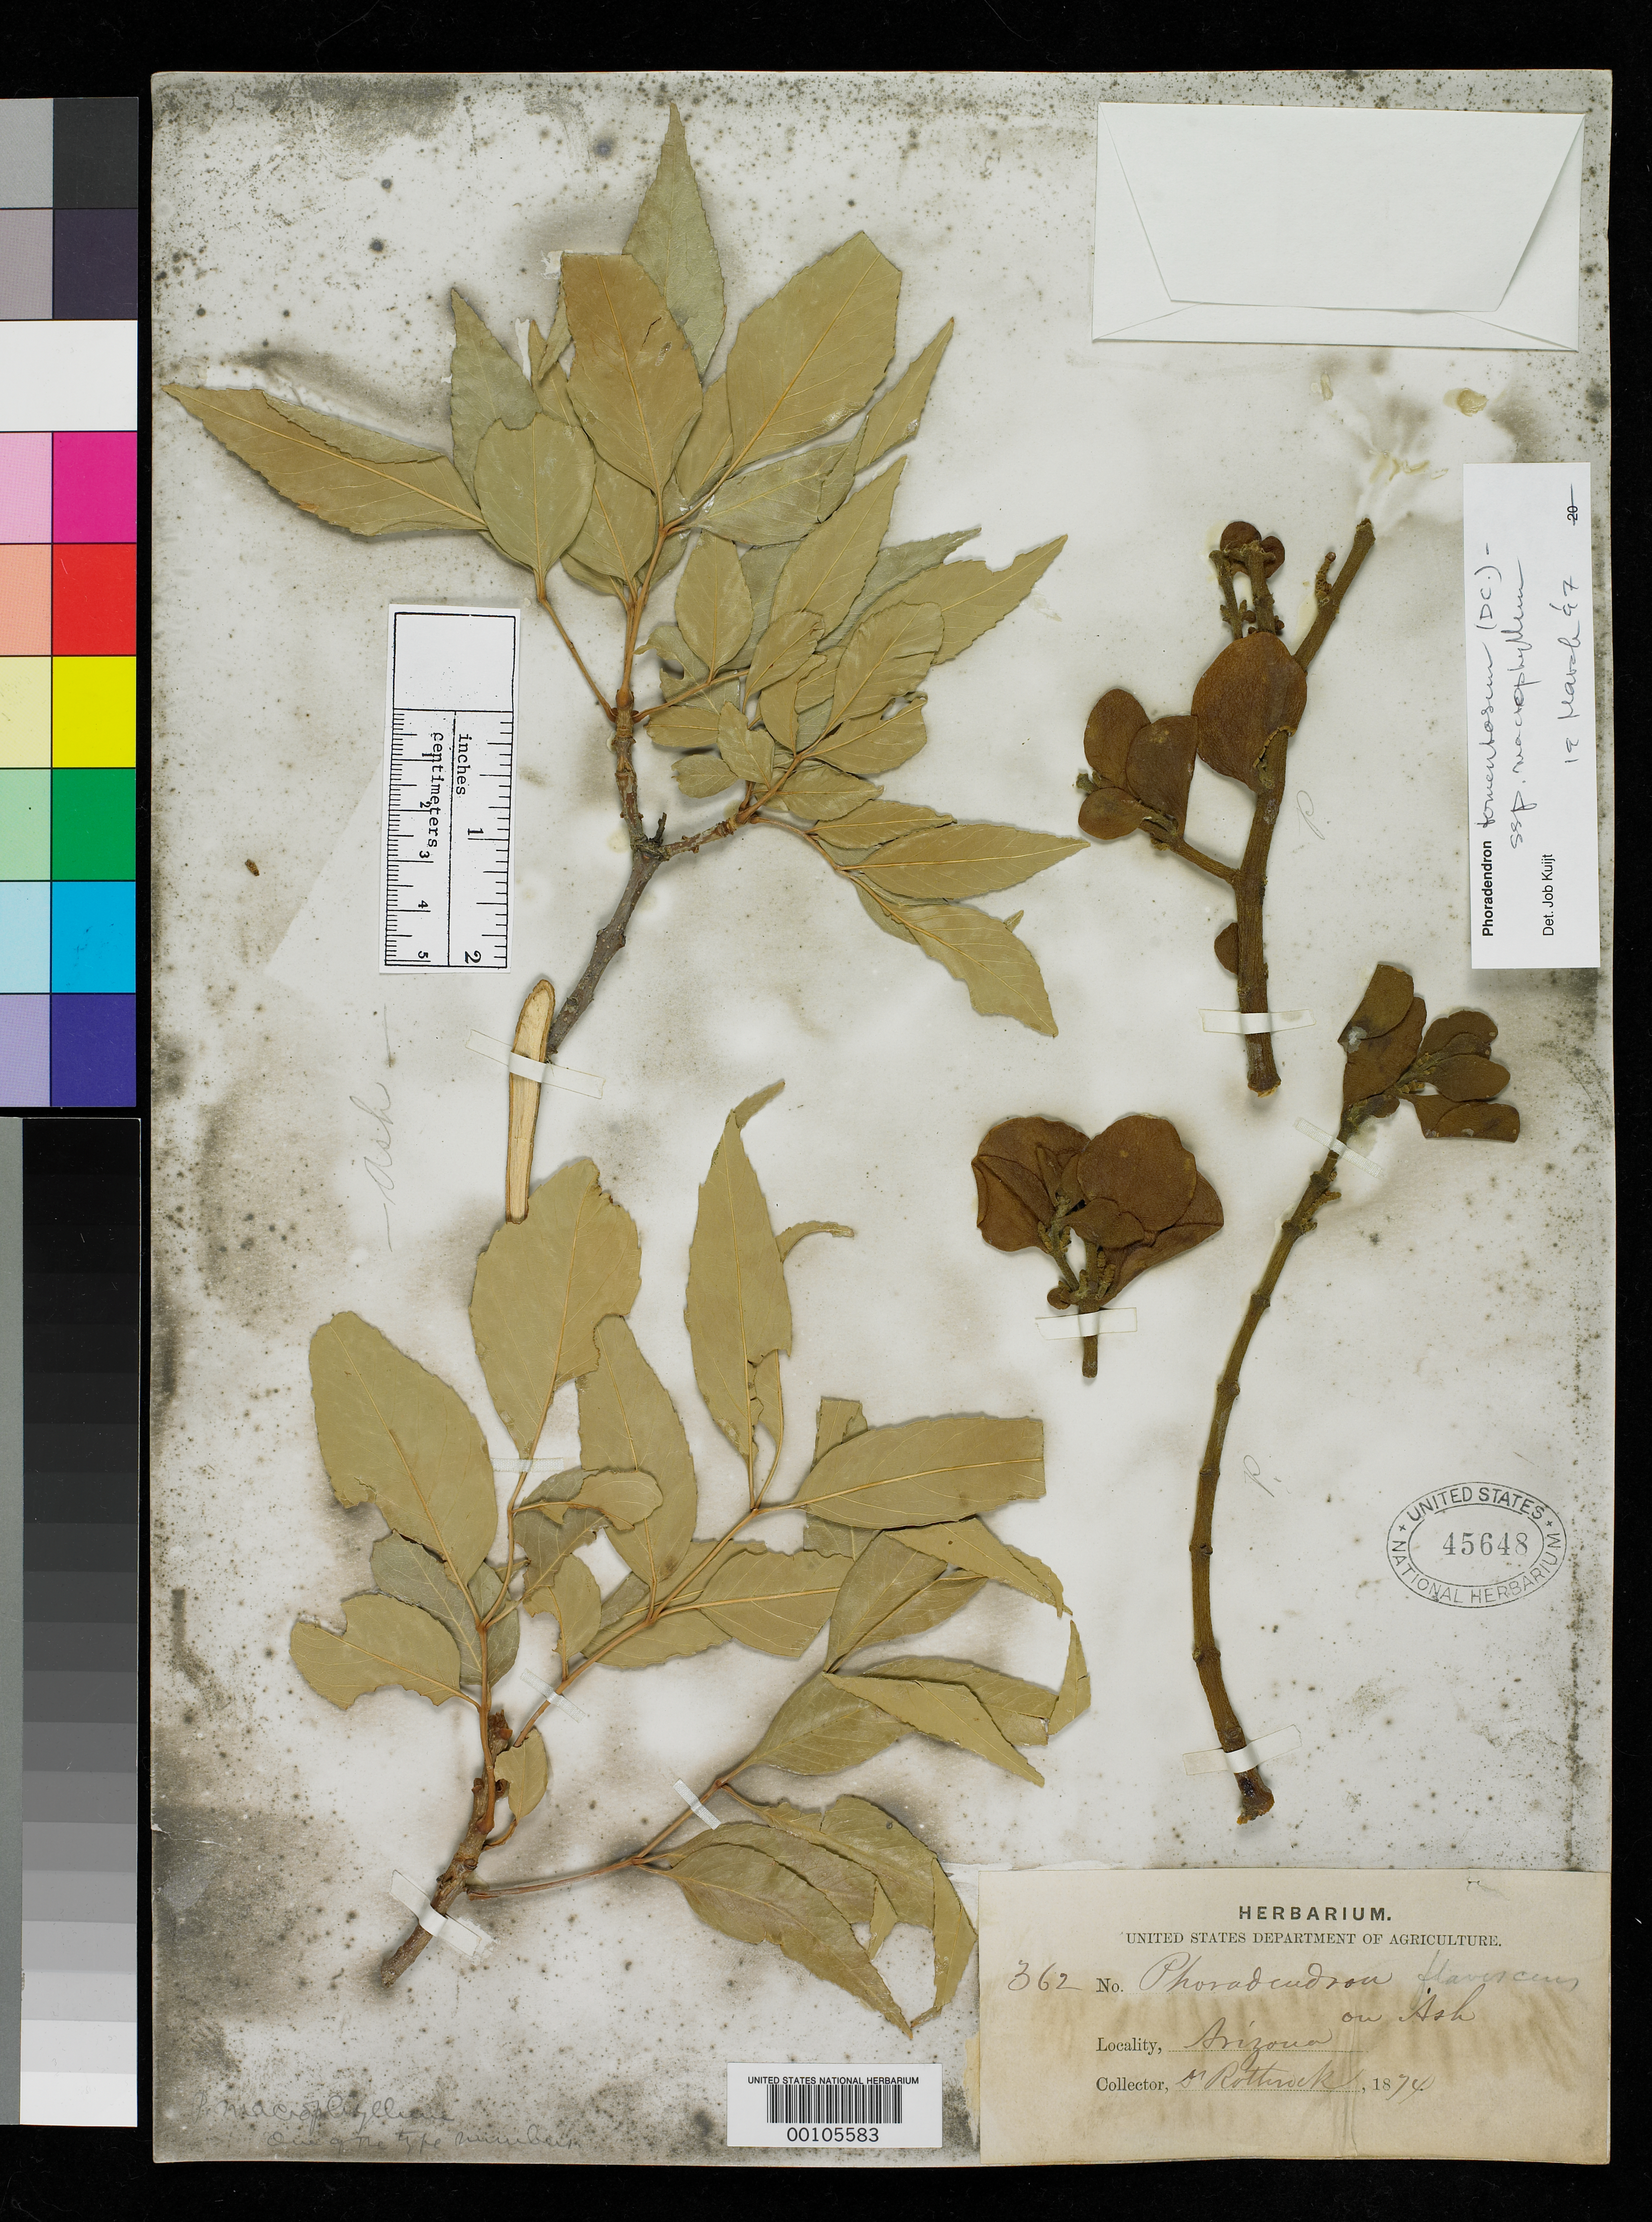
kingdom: Plantae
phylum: Tracheophyta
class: Magnoliopsida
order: Santalales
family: Viscaceae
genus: Phoradendron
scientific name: Phoradendron flavescens var. macrophyllum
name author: Engelm. in G.M. Wheeler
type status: Isosyntype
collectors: J. T. Rothrock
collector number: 362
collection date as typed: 1874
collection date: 1874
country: United States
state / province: Arizona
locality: Camp Grant.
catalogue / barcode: US 45648